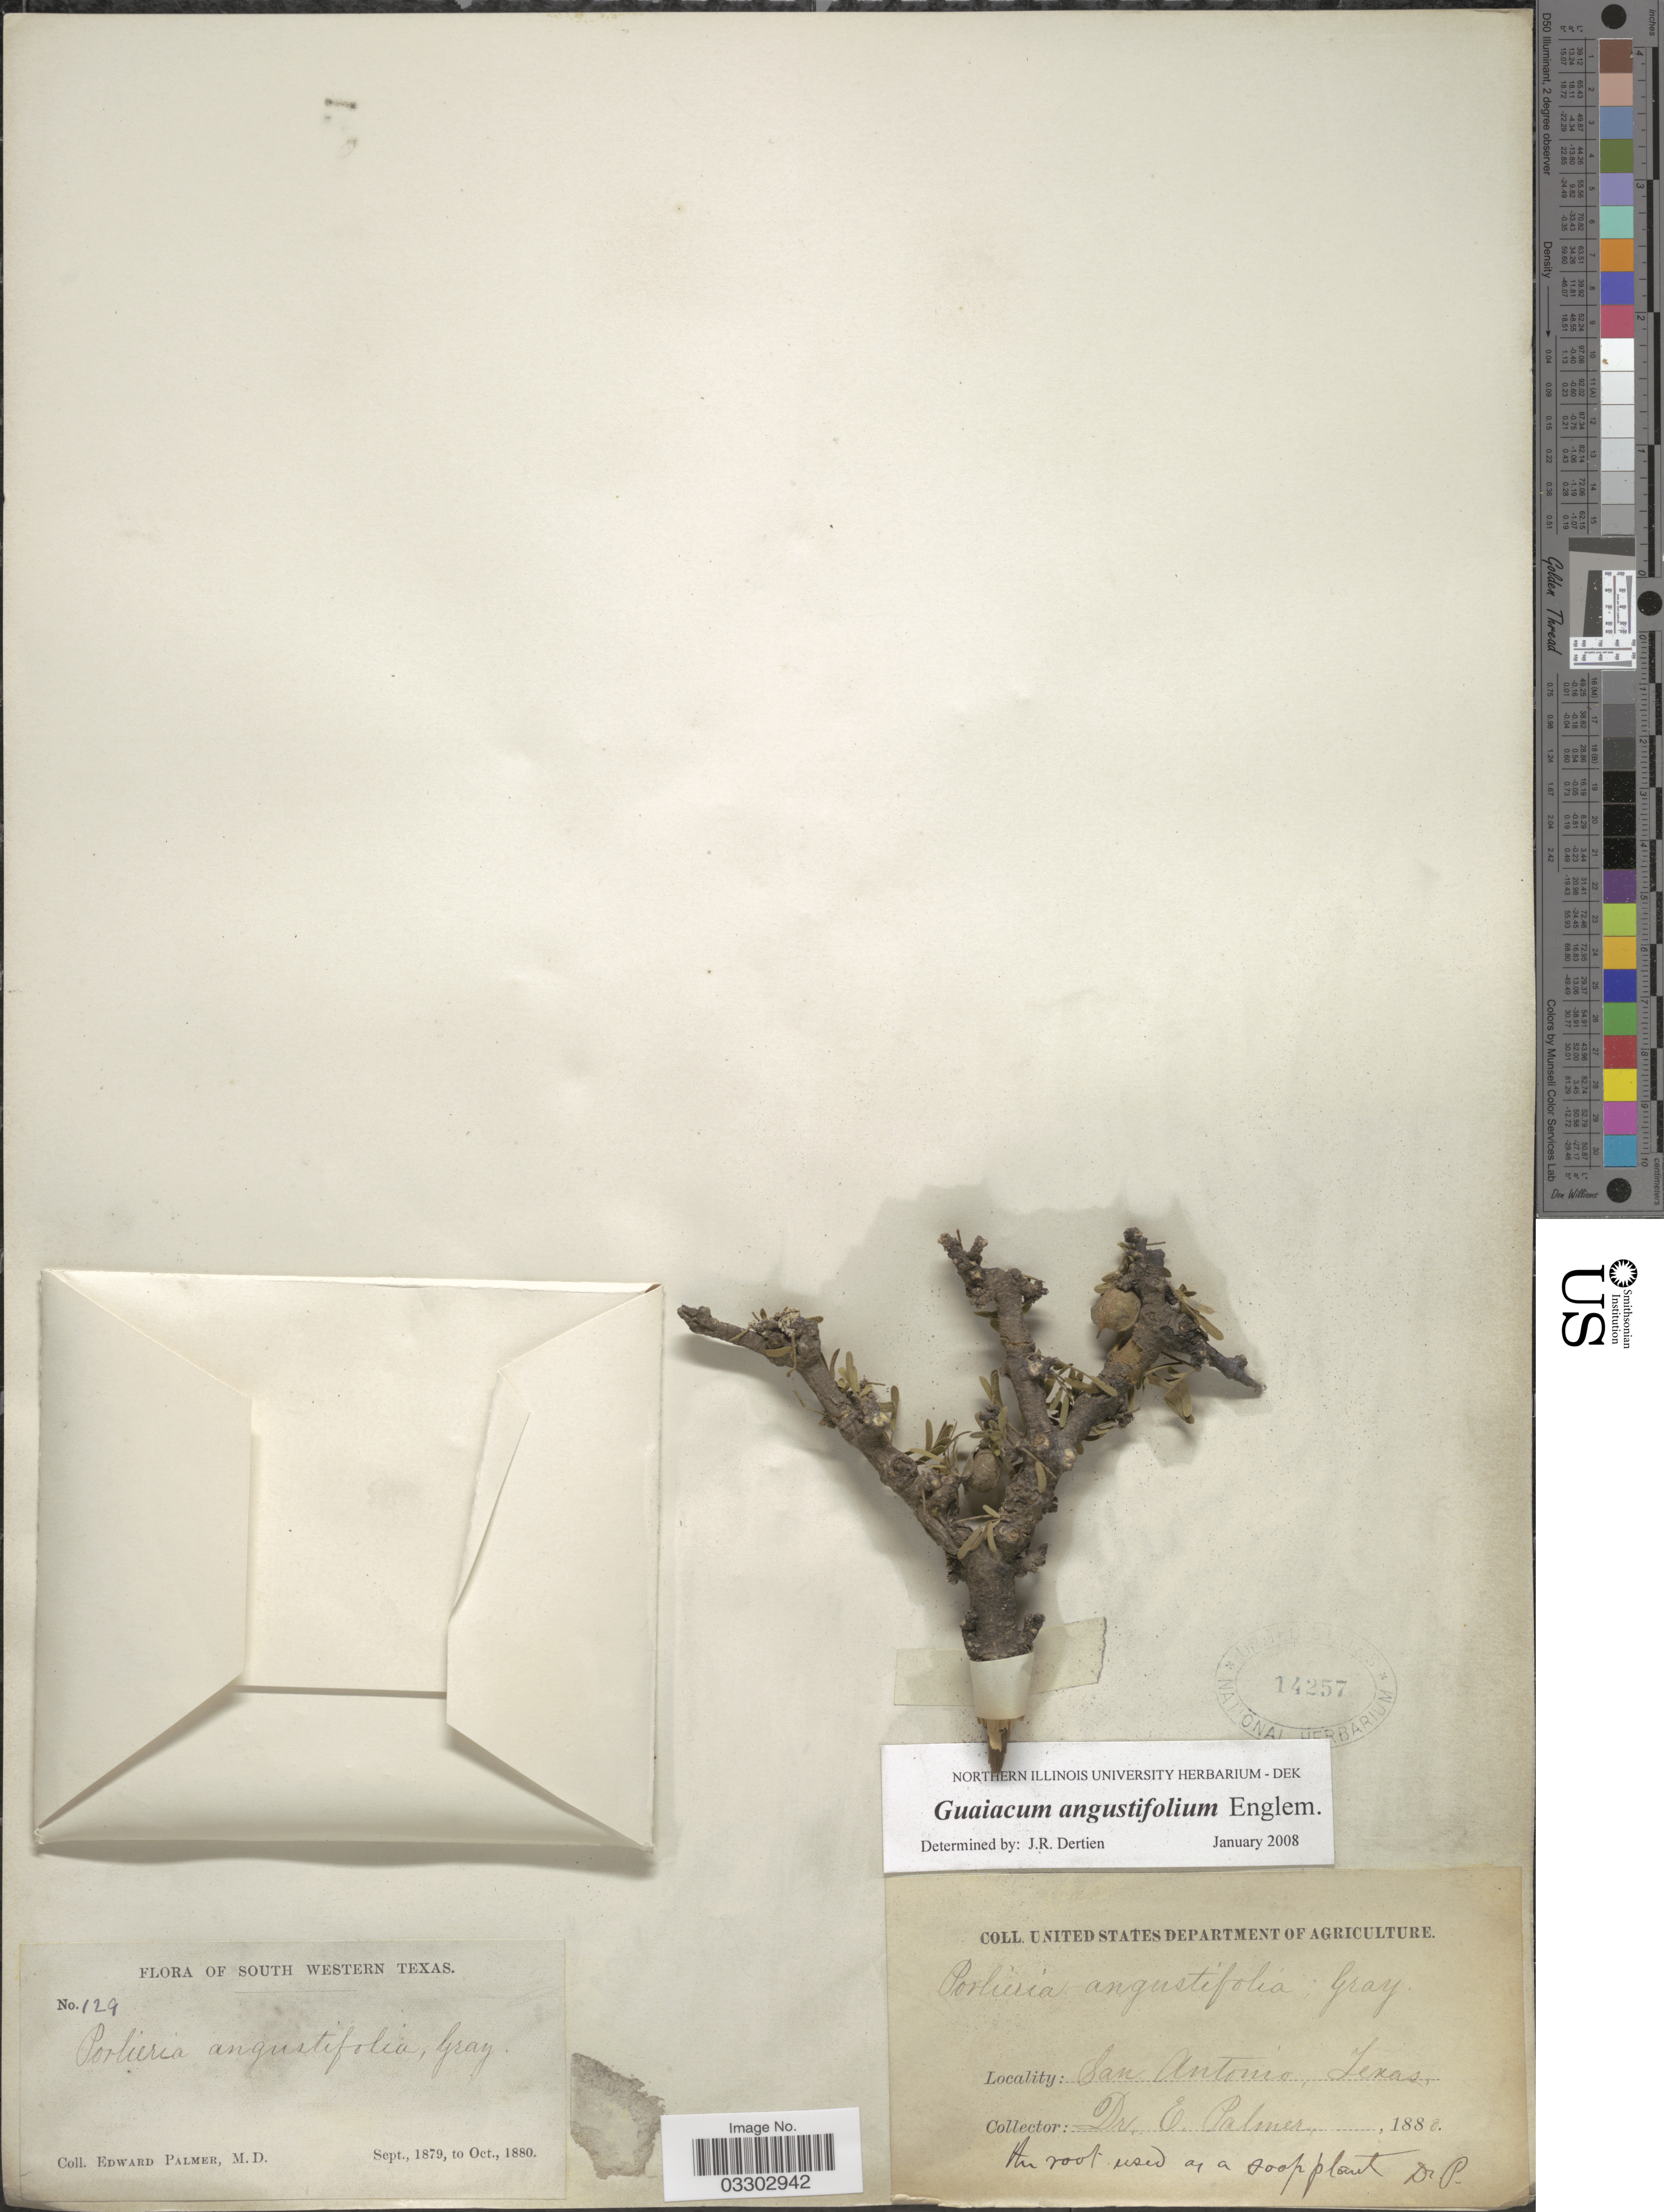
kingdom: Plantae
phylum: Tracheophyta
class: Magnoliopsida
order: Zygophyllales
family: Zygophyllaceae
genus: Guaiacum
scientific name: Guaiacum angustifolium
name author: Engelm.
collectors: E. Palmer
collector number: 129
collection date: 1880-10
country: United States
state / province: Texas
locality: South Western Texas. San Antonio.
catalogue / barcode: US 14257